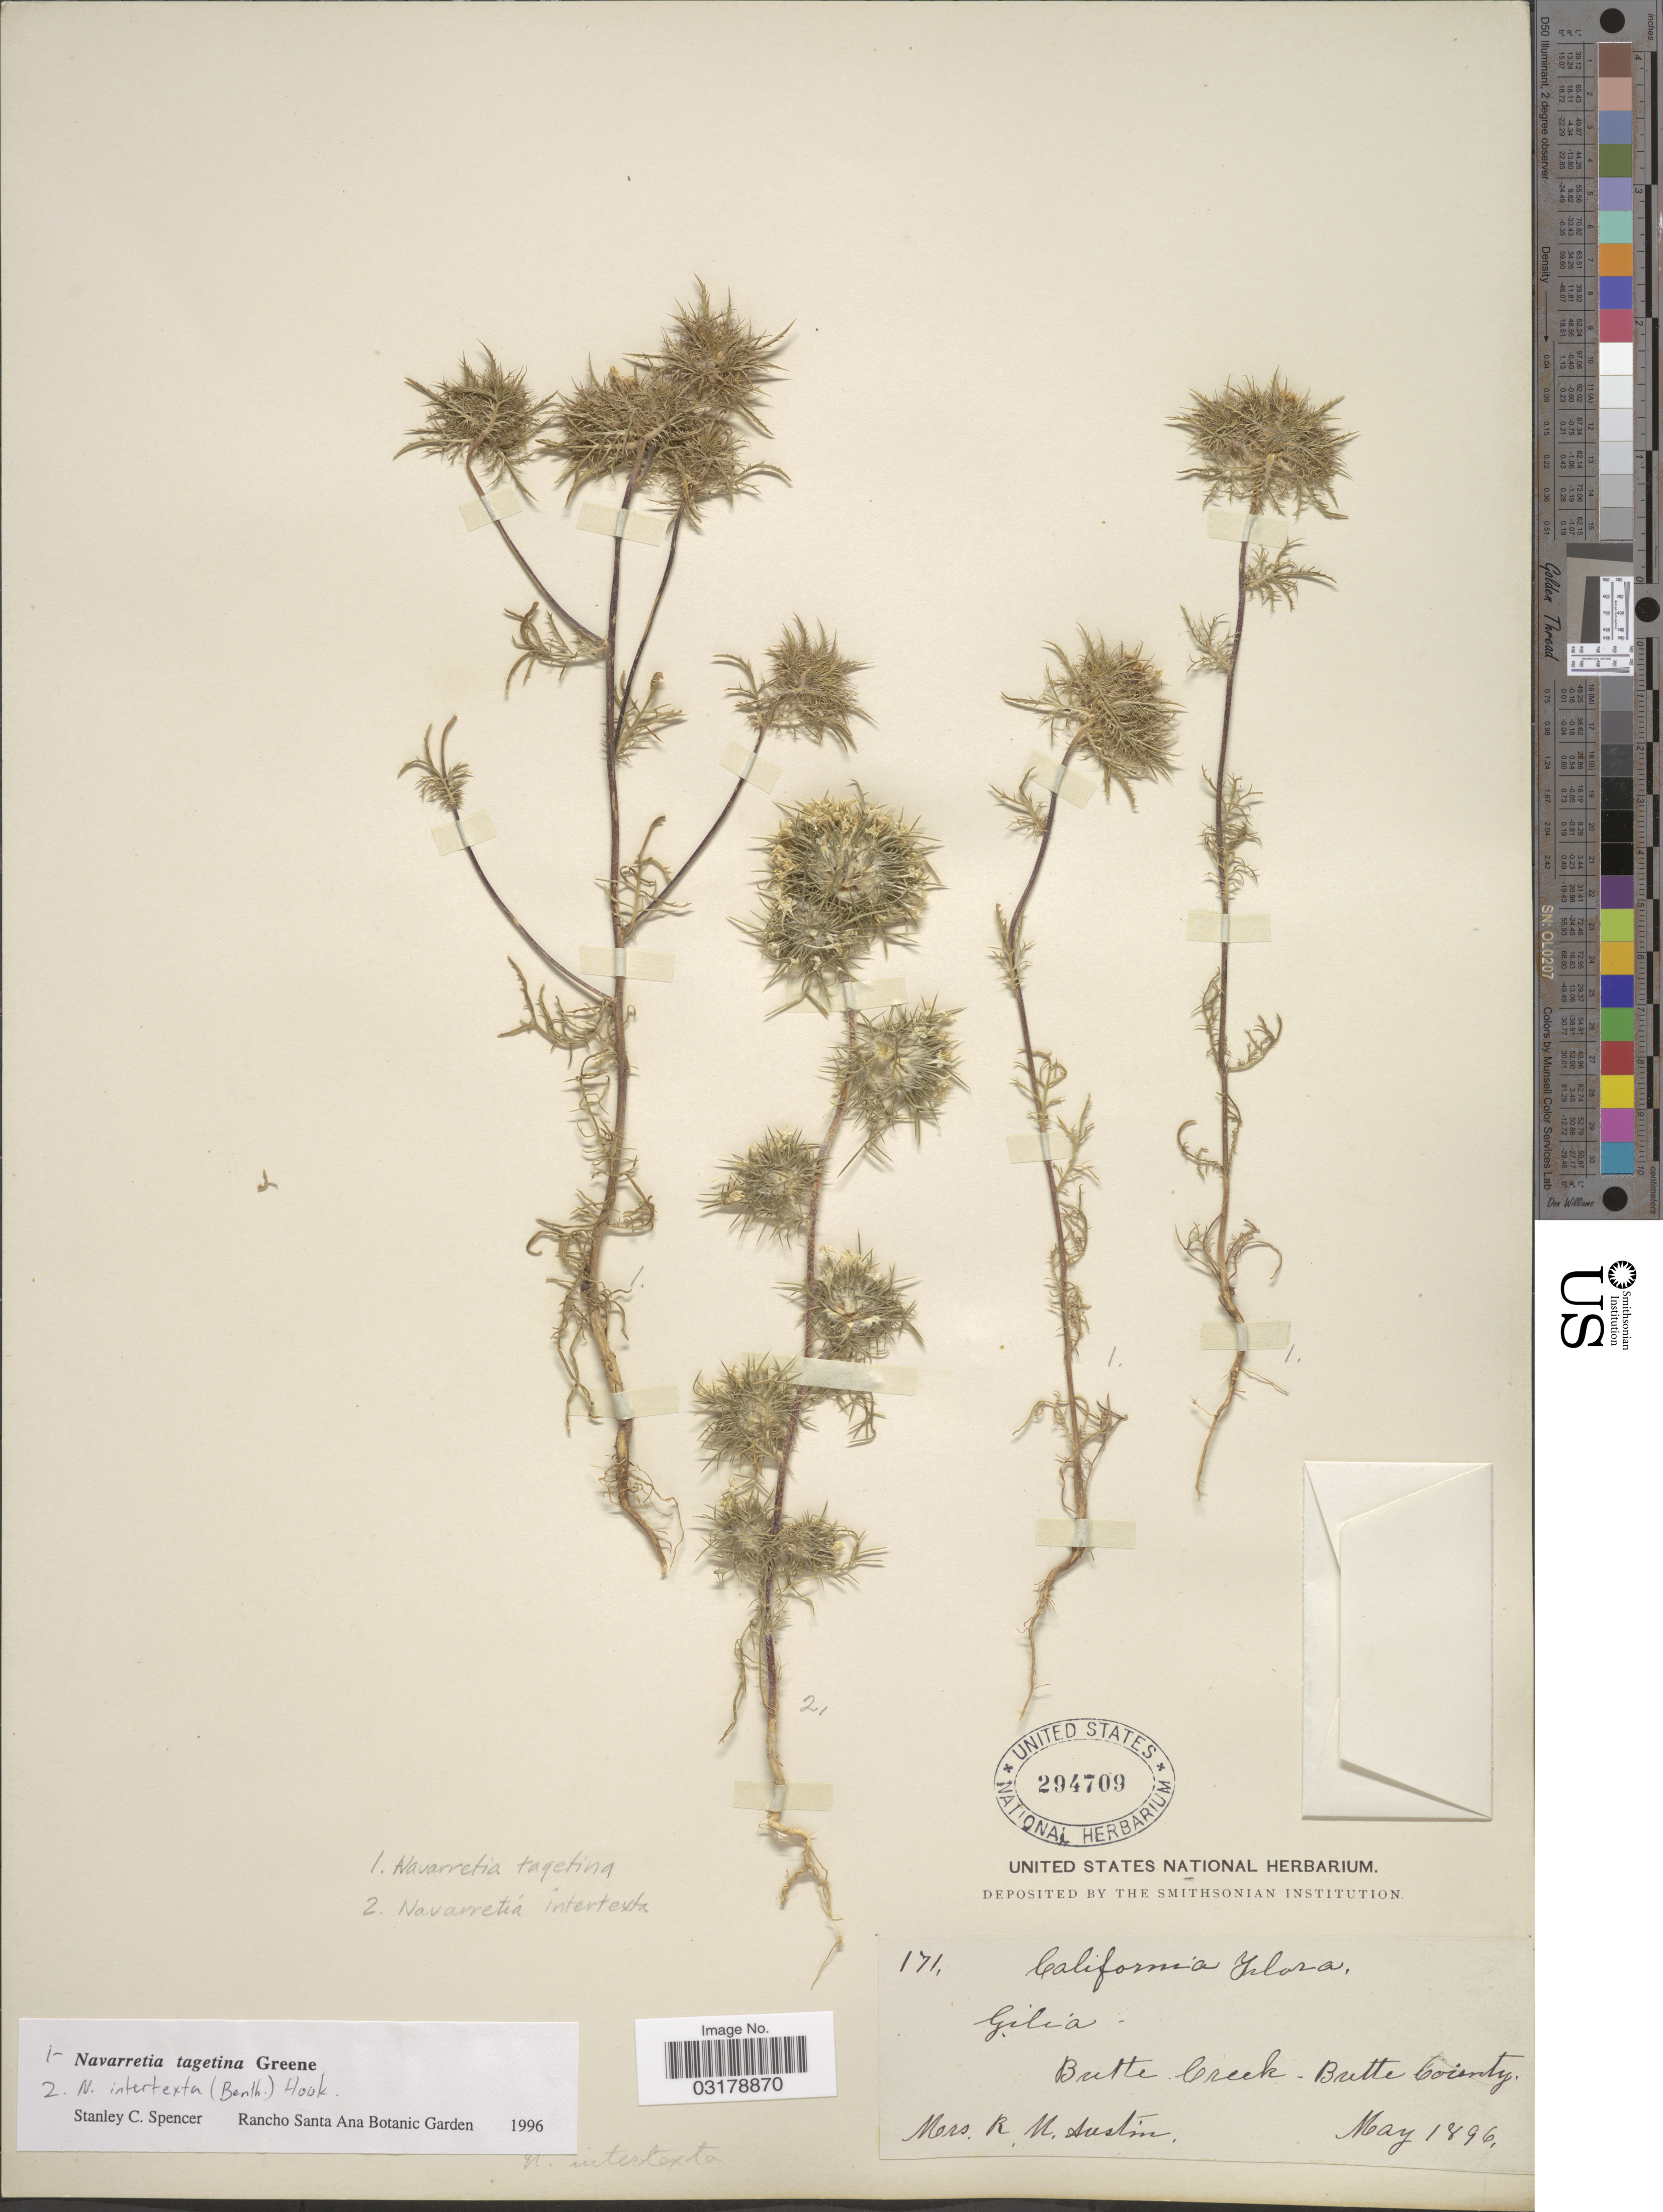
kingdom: Plantae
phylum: Tracheophyta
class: Magnoliopsida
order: Ericales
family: Polemoniaceae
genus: Navarretia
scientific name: Navarretia tagetina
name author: S.W. Greene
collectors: R. Austin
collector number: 171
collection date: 1896-05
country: United States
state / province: California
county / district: Butte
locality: Butte Creek - Butte County.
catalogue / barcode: US 294709